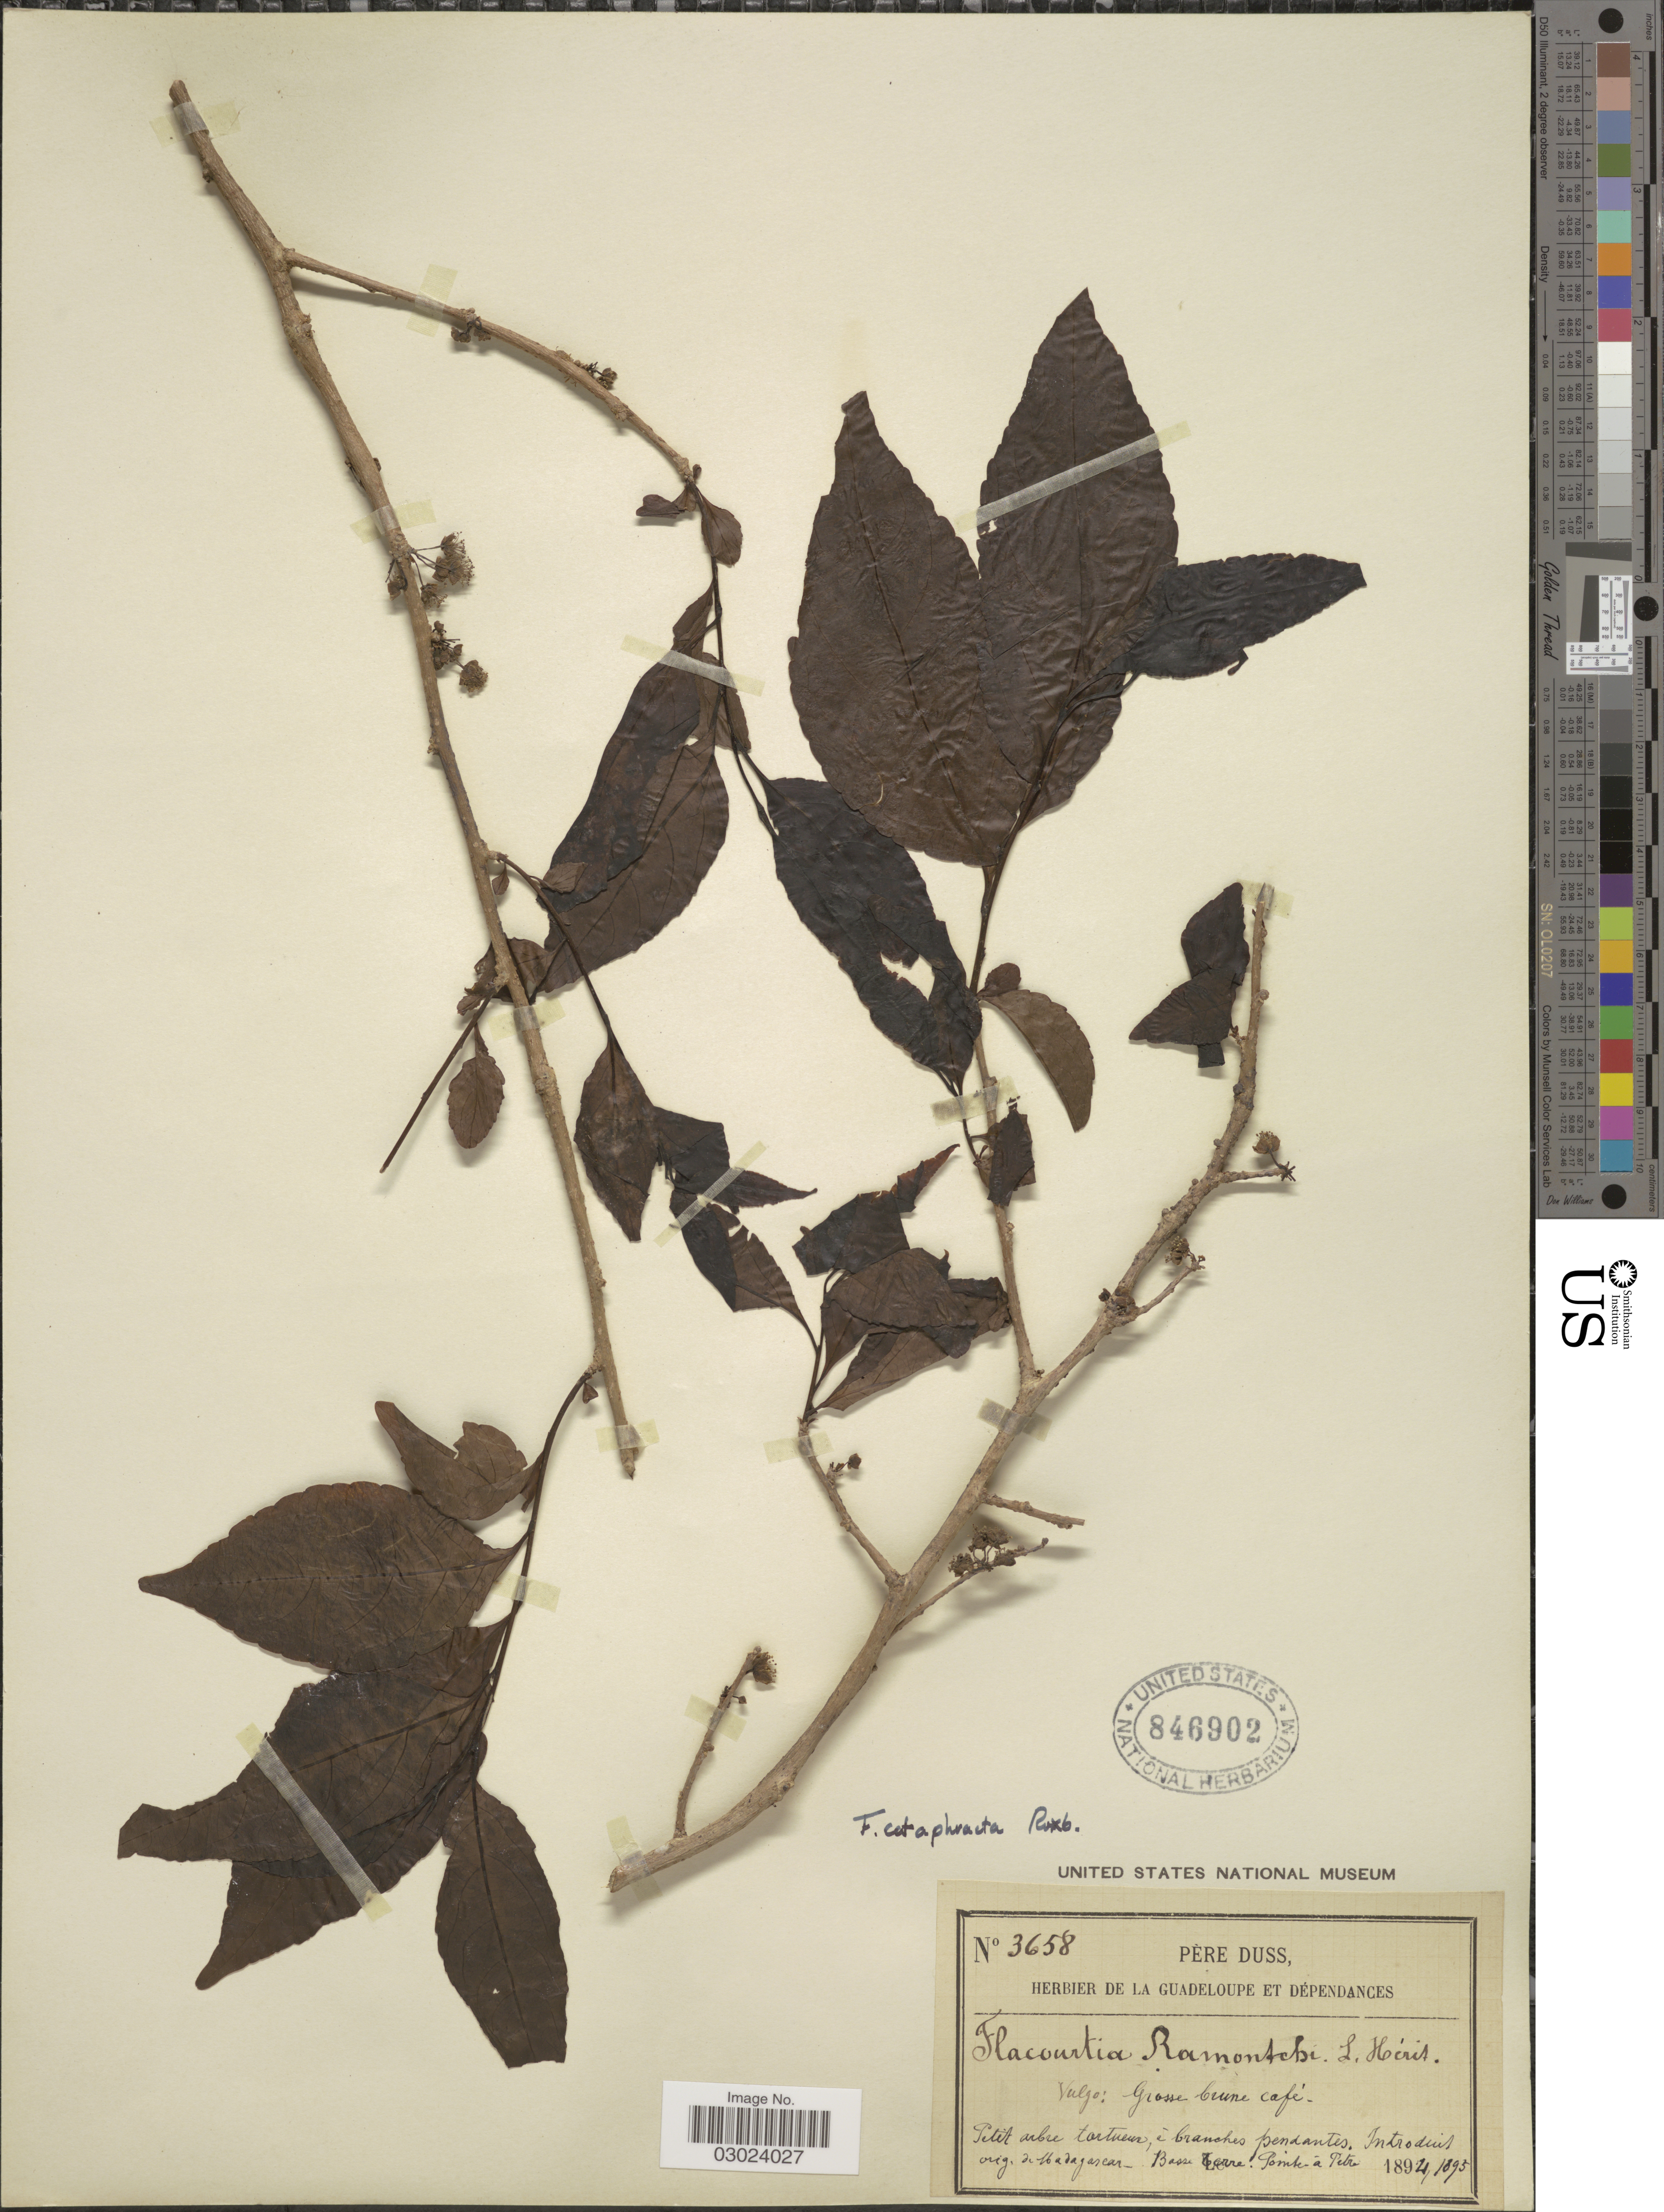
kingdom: Plantae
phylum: Tracheophyta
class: Magnoliopsida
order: Malpighiales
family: Salicaceae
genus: Flacourtia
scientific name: Flacourtia jangomas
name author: (Lour.) Raeusch.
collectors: Père Duss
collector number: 3658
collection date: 1894/1895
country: Guadeloupe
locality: Basse Terre. Pointe-à Petre.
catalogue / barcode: US 846902